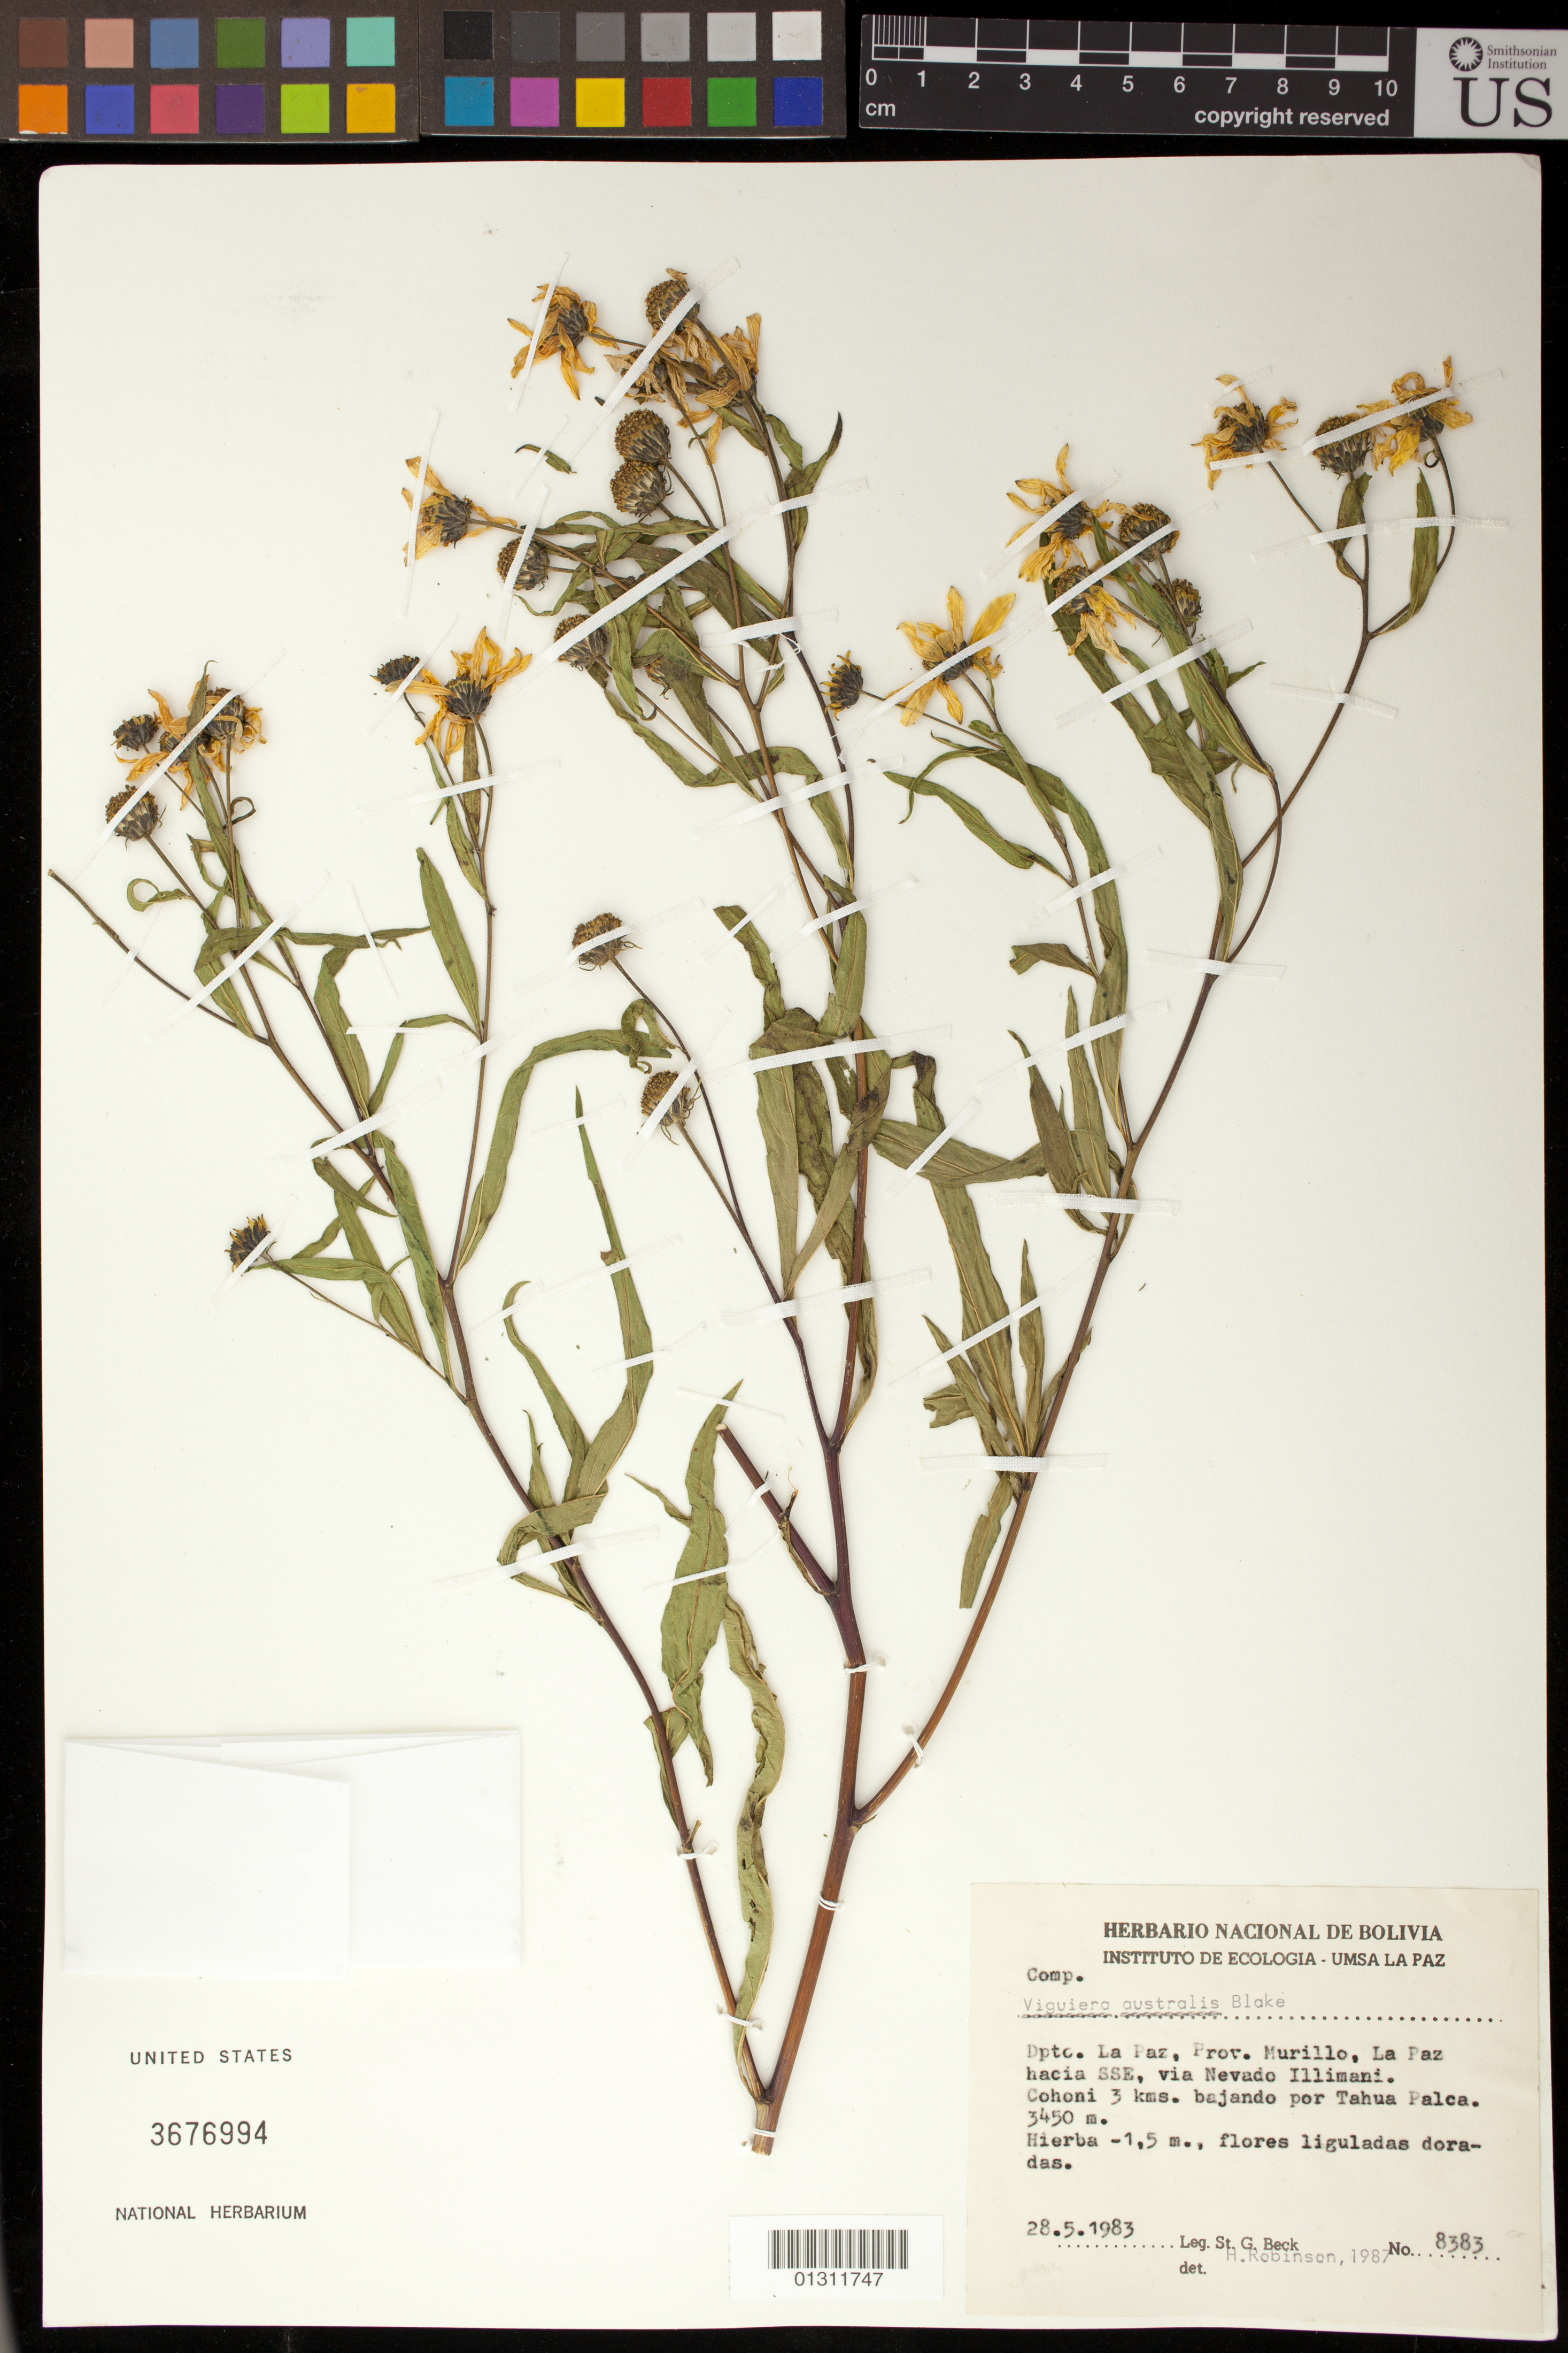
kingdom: Plantae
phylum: Tracheophyta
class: Magnoliopsida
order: Asterales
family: Asteraceae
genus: Viguiera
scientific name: Viguiera australis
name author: Blake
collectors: S. G. Beck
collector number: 8383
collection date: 1983-05-28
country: Bolivia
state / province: La Paz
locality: Dpto. La Paz, Prov. Murillo, La Paz hacia el SSE, via Nevado Illimani, Cohoni 3 kms bajando por Tahua Palca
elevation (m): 3450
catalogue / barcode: US 3676994